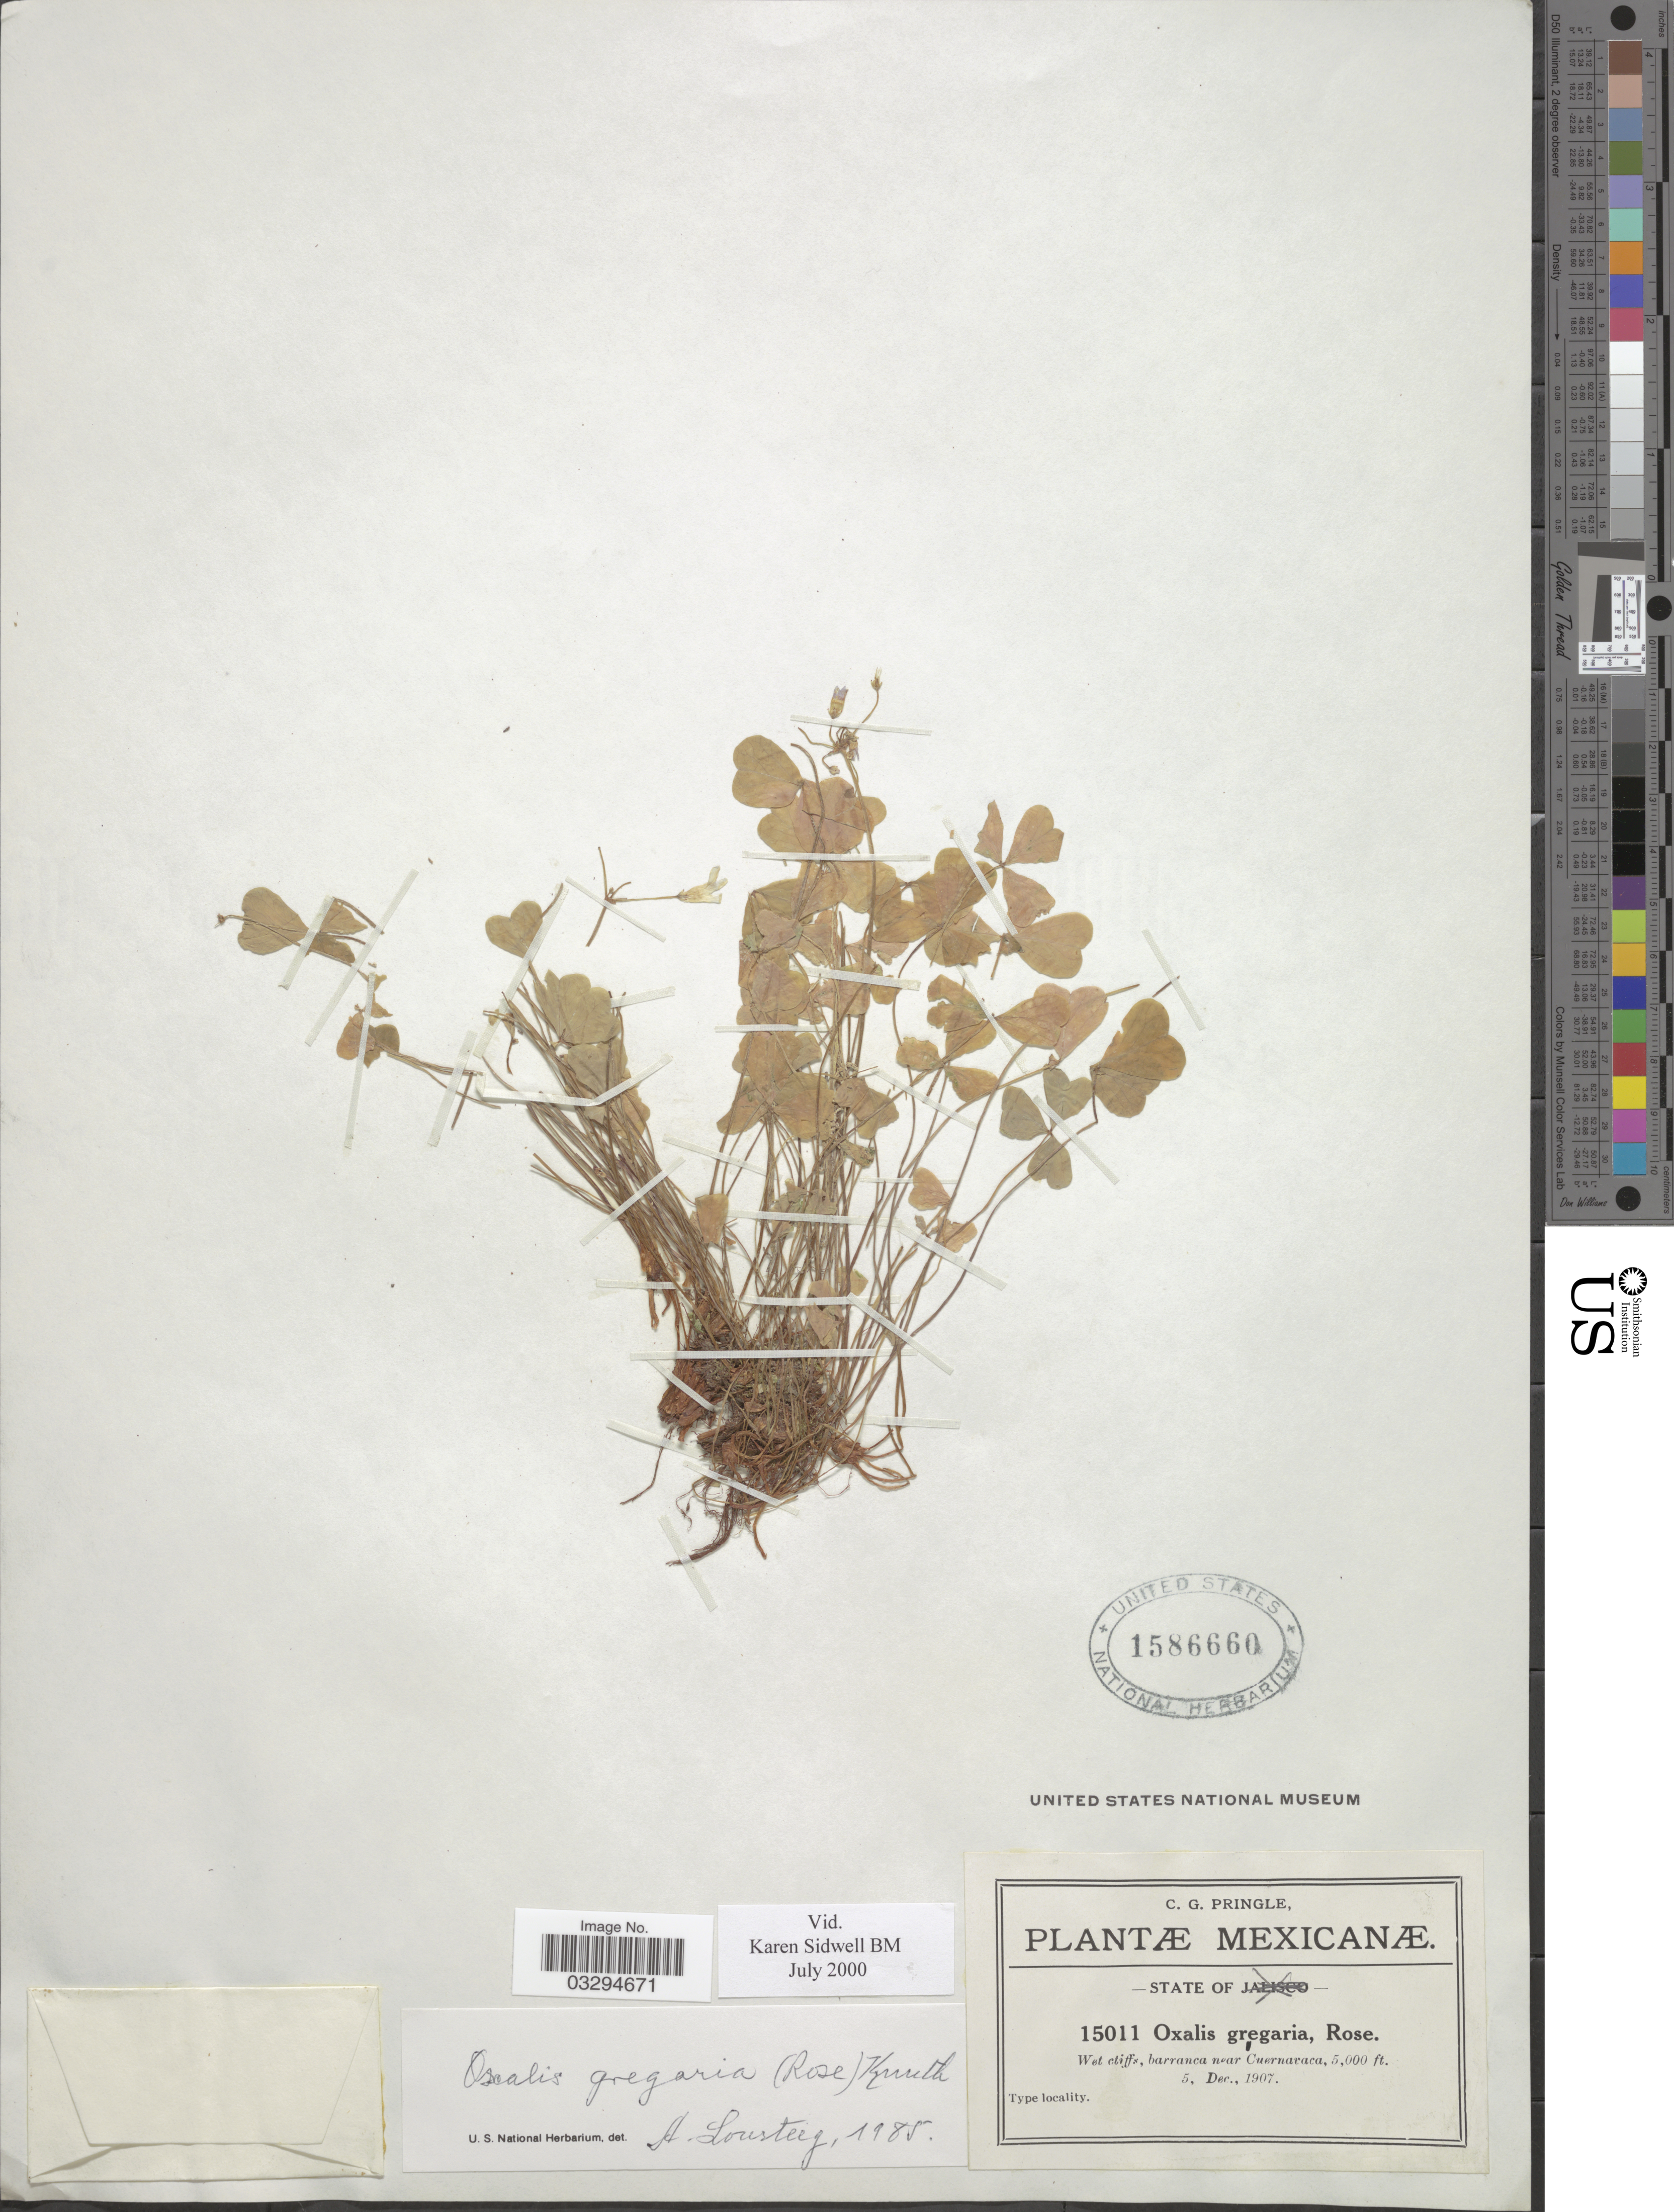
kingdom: Plantae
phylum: Tracheophyta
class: Magnoliopsida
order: Oxalidales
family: Oxalidaceae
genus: Oxalis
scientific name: Oxalis gregaria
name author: (Rose) R. Knuth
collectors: C. G. Pringle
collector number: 15011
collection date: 1907-12-05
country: Mexico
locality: Barranca near Cuernavaca.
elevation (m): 1524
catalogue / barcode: US 1586660